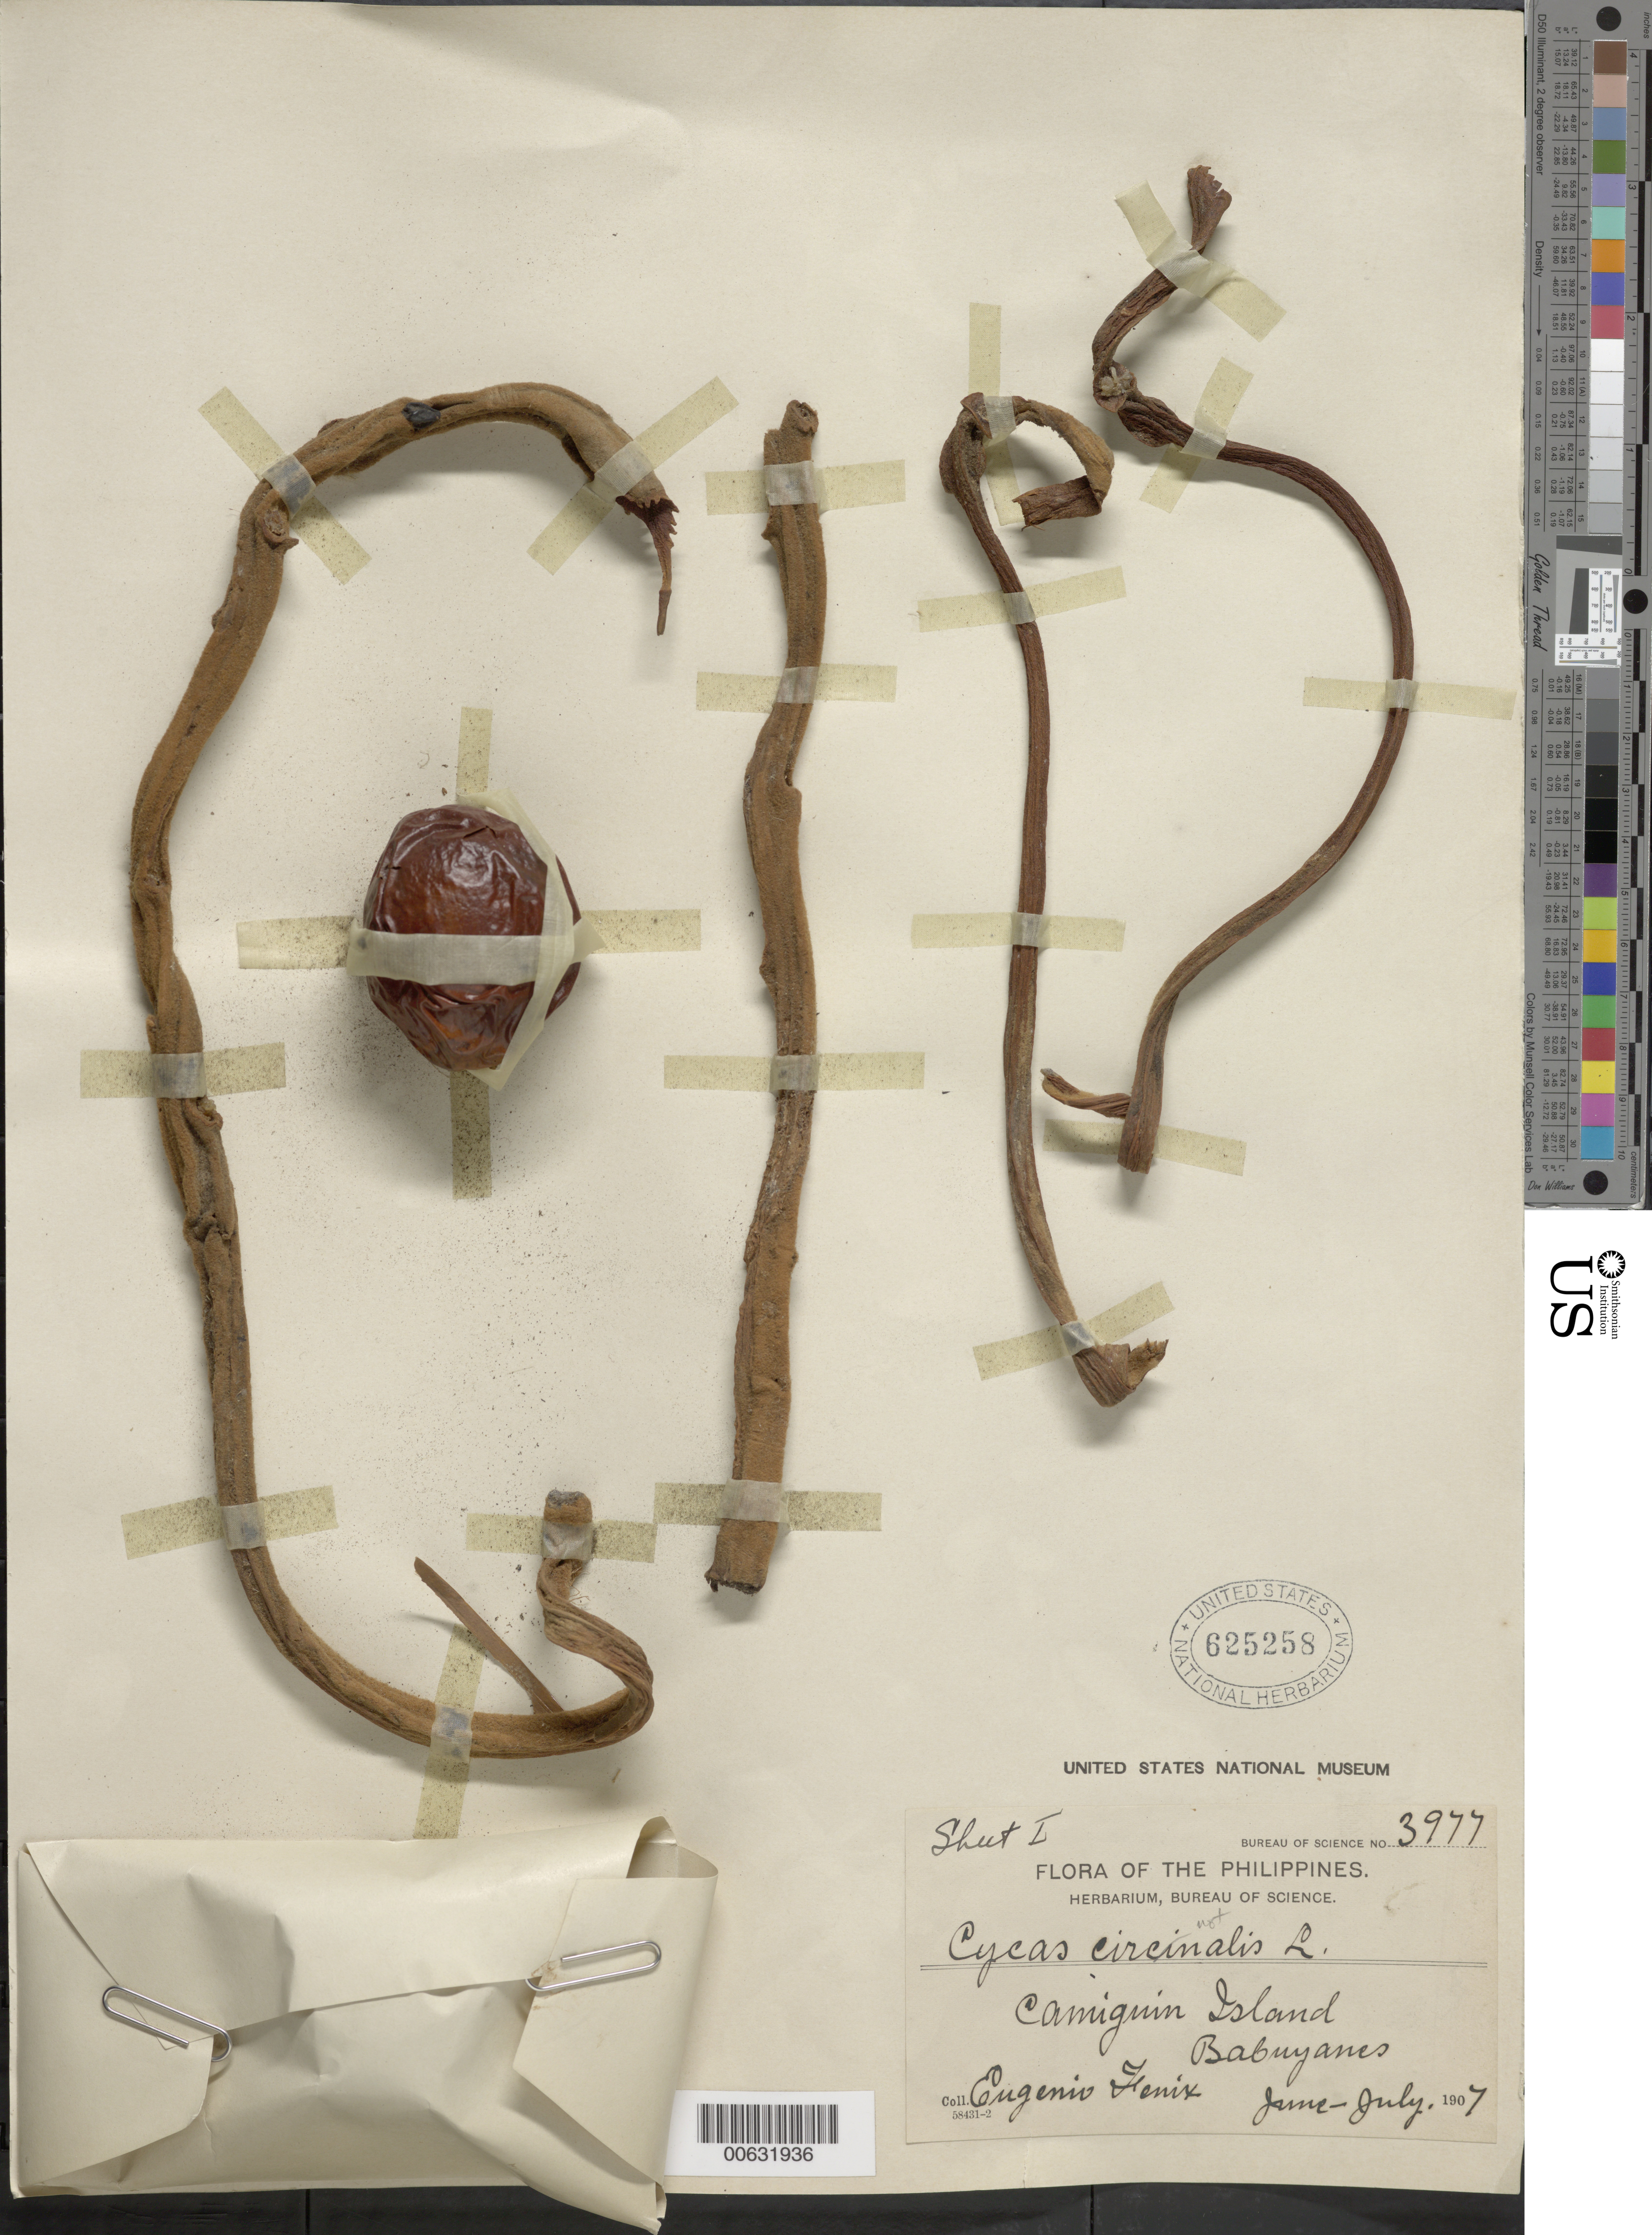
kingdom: Plantae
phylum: Tracheophyta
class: Cycadopsida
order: Cycadales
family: Cycadaceae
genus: Cycas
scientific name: Cycas sp.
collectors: E. Fenix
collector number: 3977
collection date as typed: Jun 1907 to -- Jul 1907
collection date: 1907-06/1907-07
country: Philippines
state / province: Cagayan Valley / Northern Mindanao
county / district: Cagayan / Camiguin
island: Camiguin ?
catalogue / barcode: US 625258